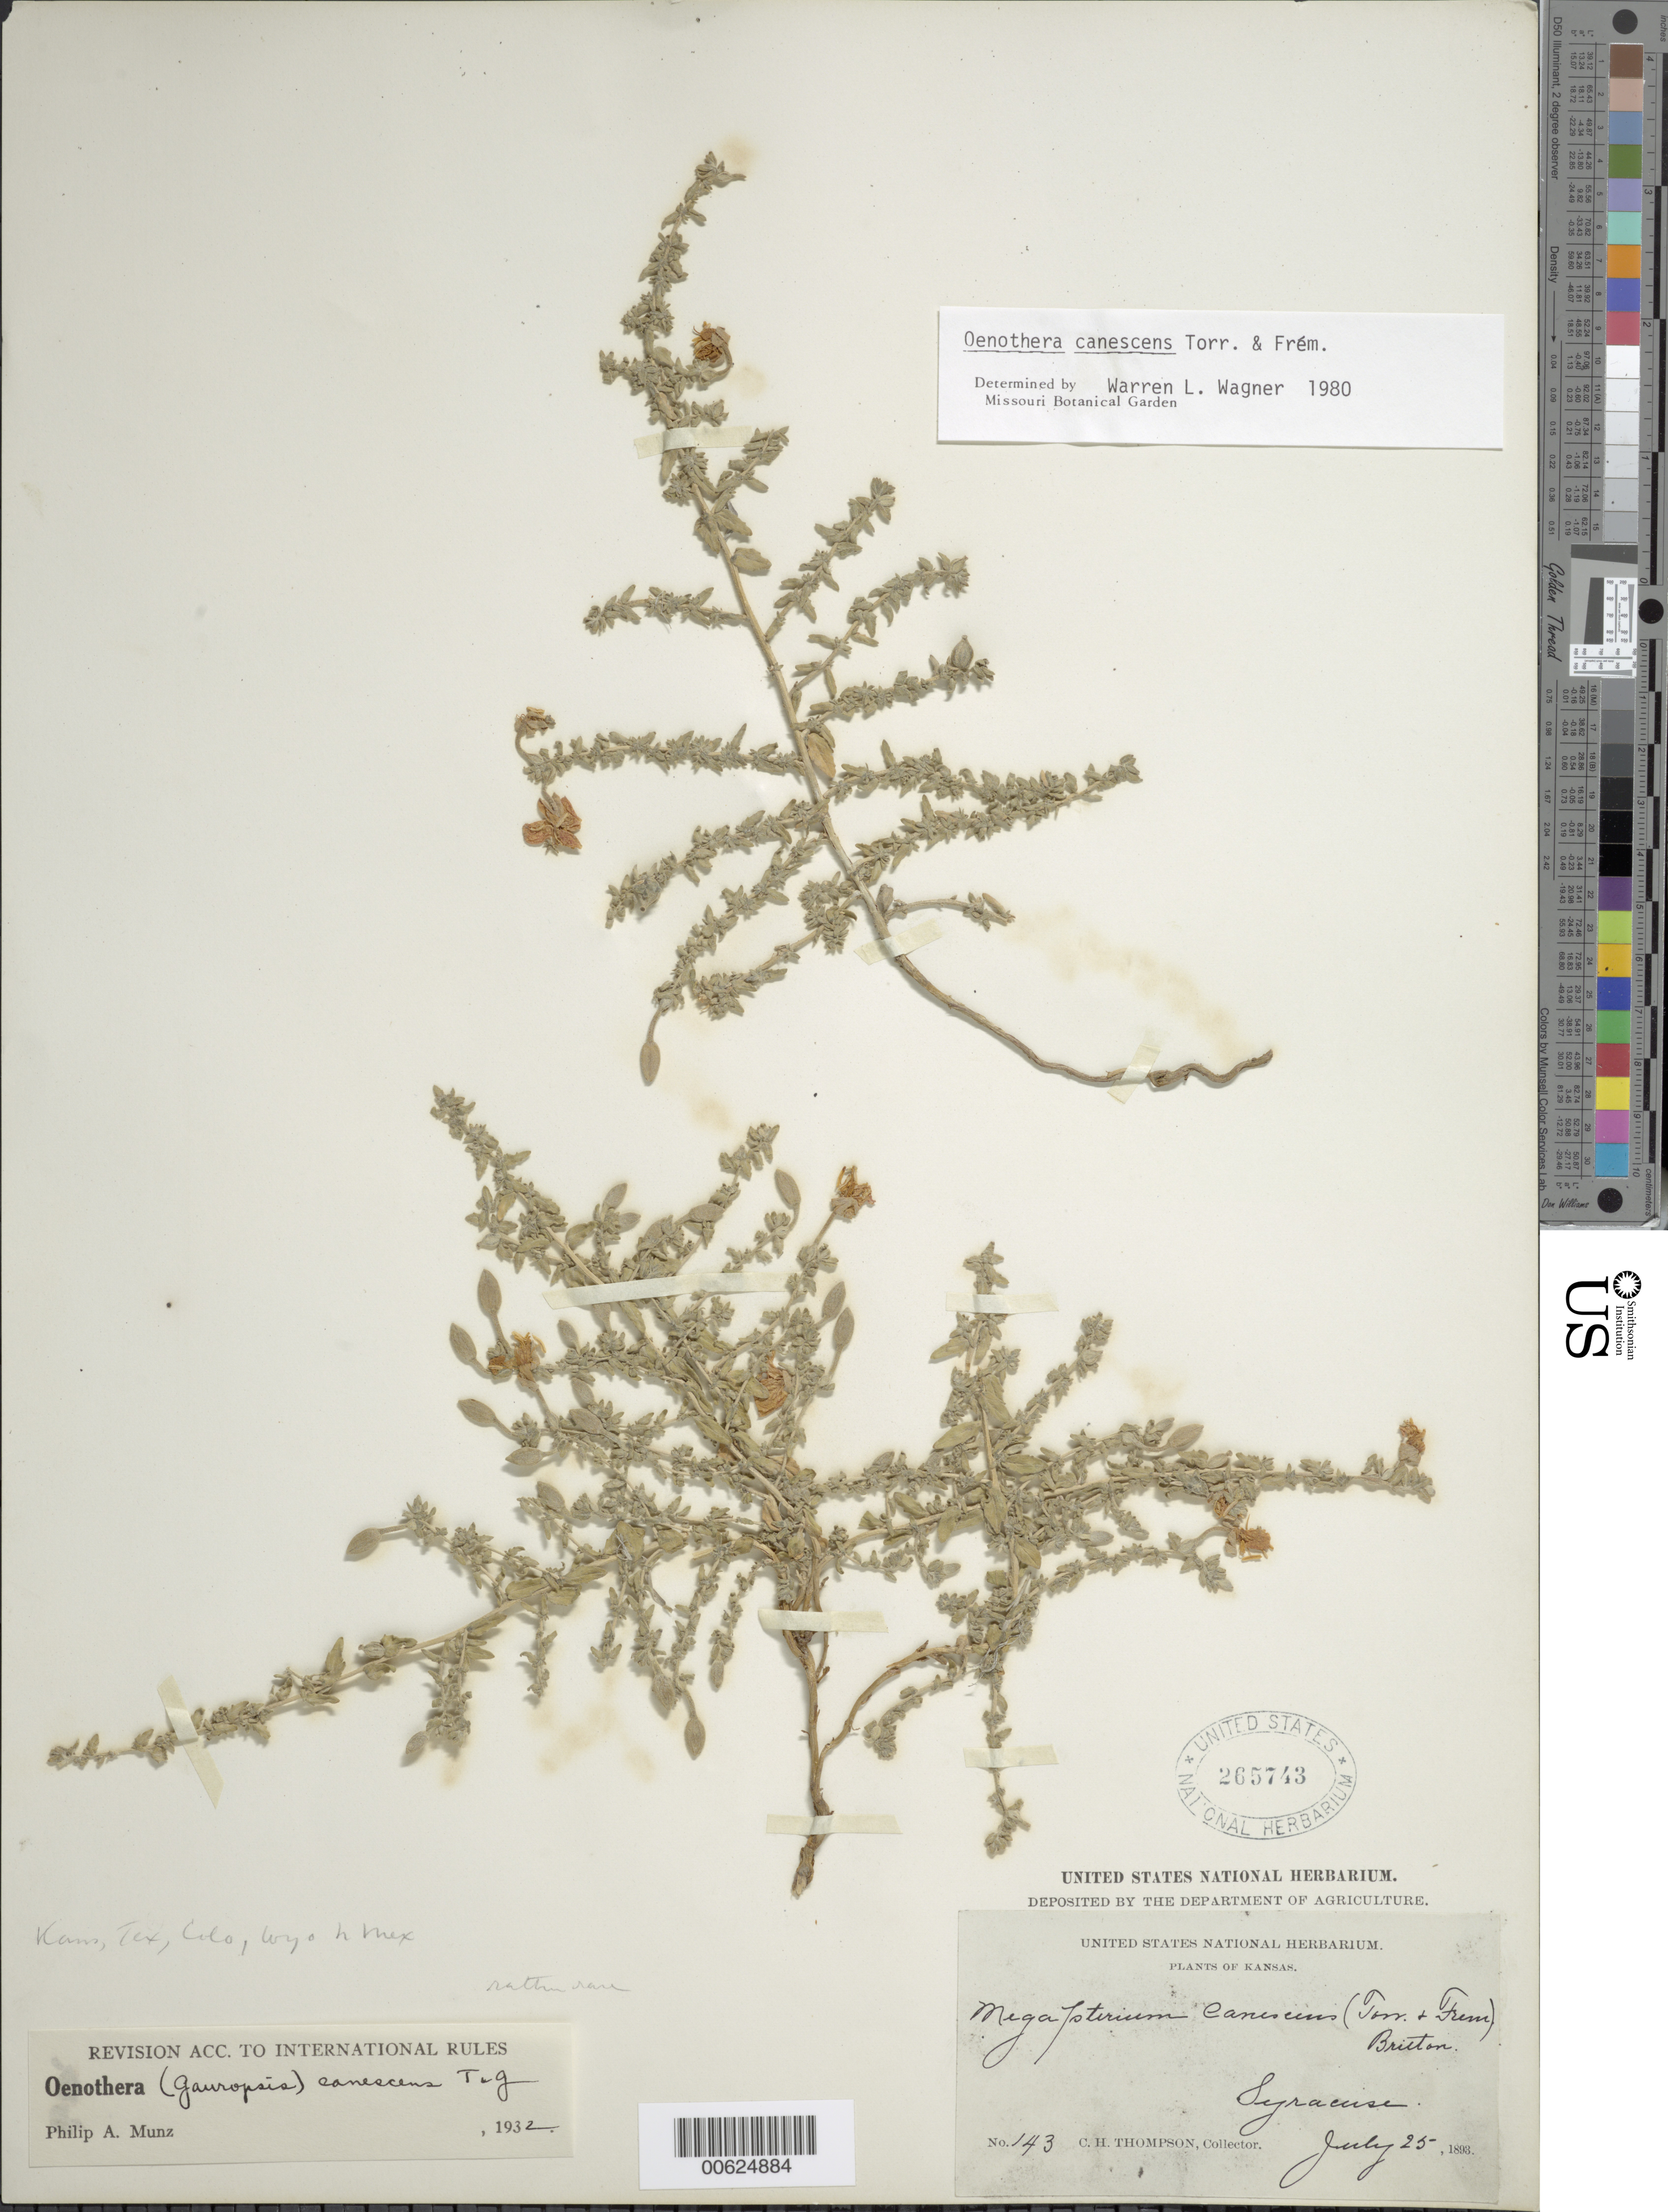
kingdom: Plantae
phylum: Tracheophyta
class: Magnoliopsida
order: Myrtales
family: Onagraceae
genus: Oenothera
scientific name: Oenothera canescens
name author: Torr. & Frém.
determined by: Munz, Philip A.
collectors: C. H. Thompson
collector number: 143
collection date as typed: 25 Jul 1893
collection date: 1893-07-25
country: United States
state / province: Kansas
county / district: Hamilton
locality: Suracuse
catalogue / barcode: US 265743